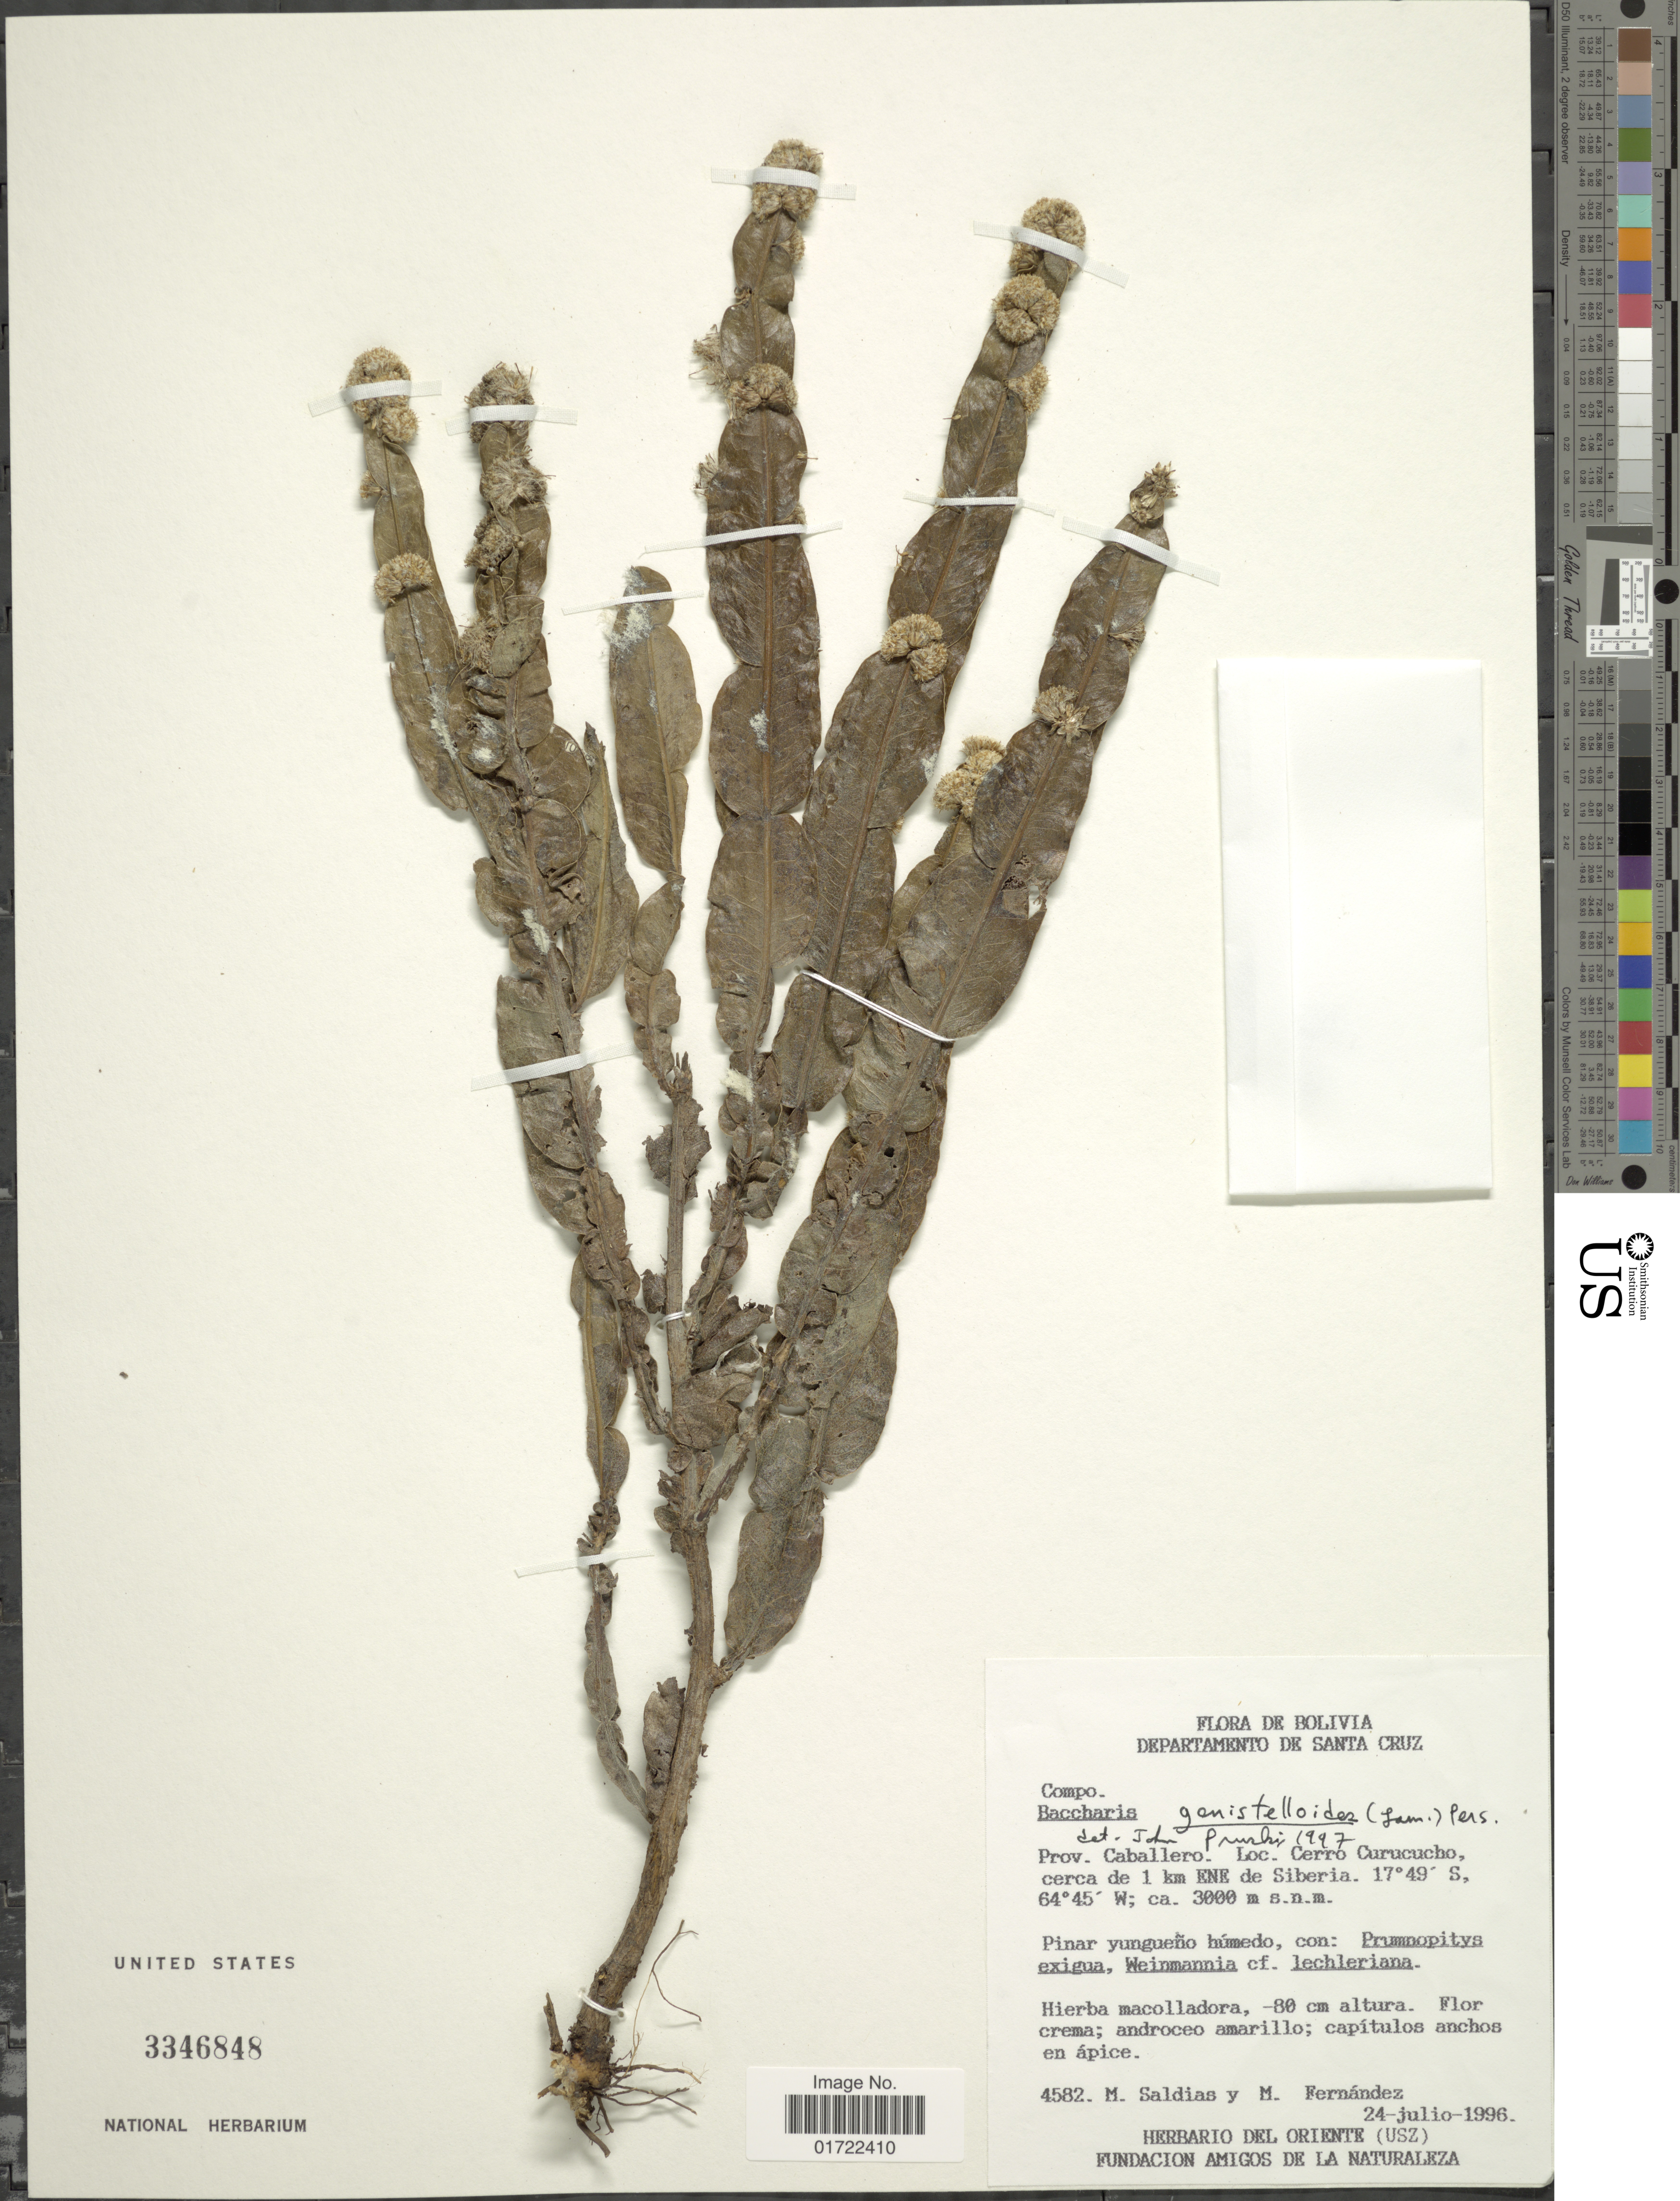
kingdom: Plantae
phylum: Tracheophyta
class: Magnoliopsida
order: Asterales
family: Asteraceae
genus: Baccharis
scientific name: Baccharis genistelloides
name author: (Lam.) Pers.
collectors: M. Saldias & M. Fernández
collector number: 4582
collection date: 1996-07-24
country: Bolivia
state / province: Santa Cruz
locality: Prov. Caballero, Cerro Curucucho cerca de 1 km ENE de Siberia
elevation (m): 3000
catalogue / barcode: US 3346848